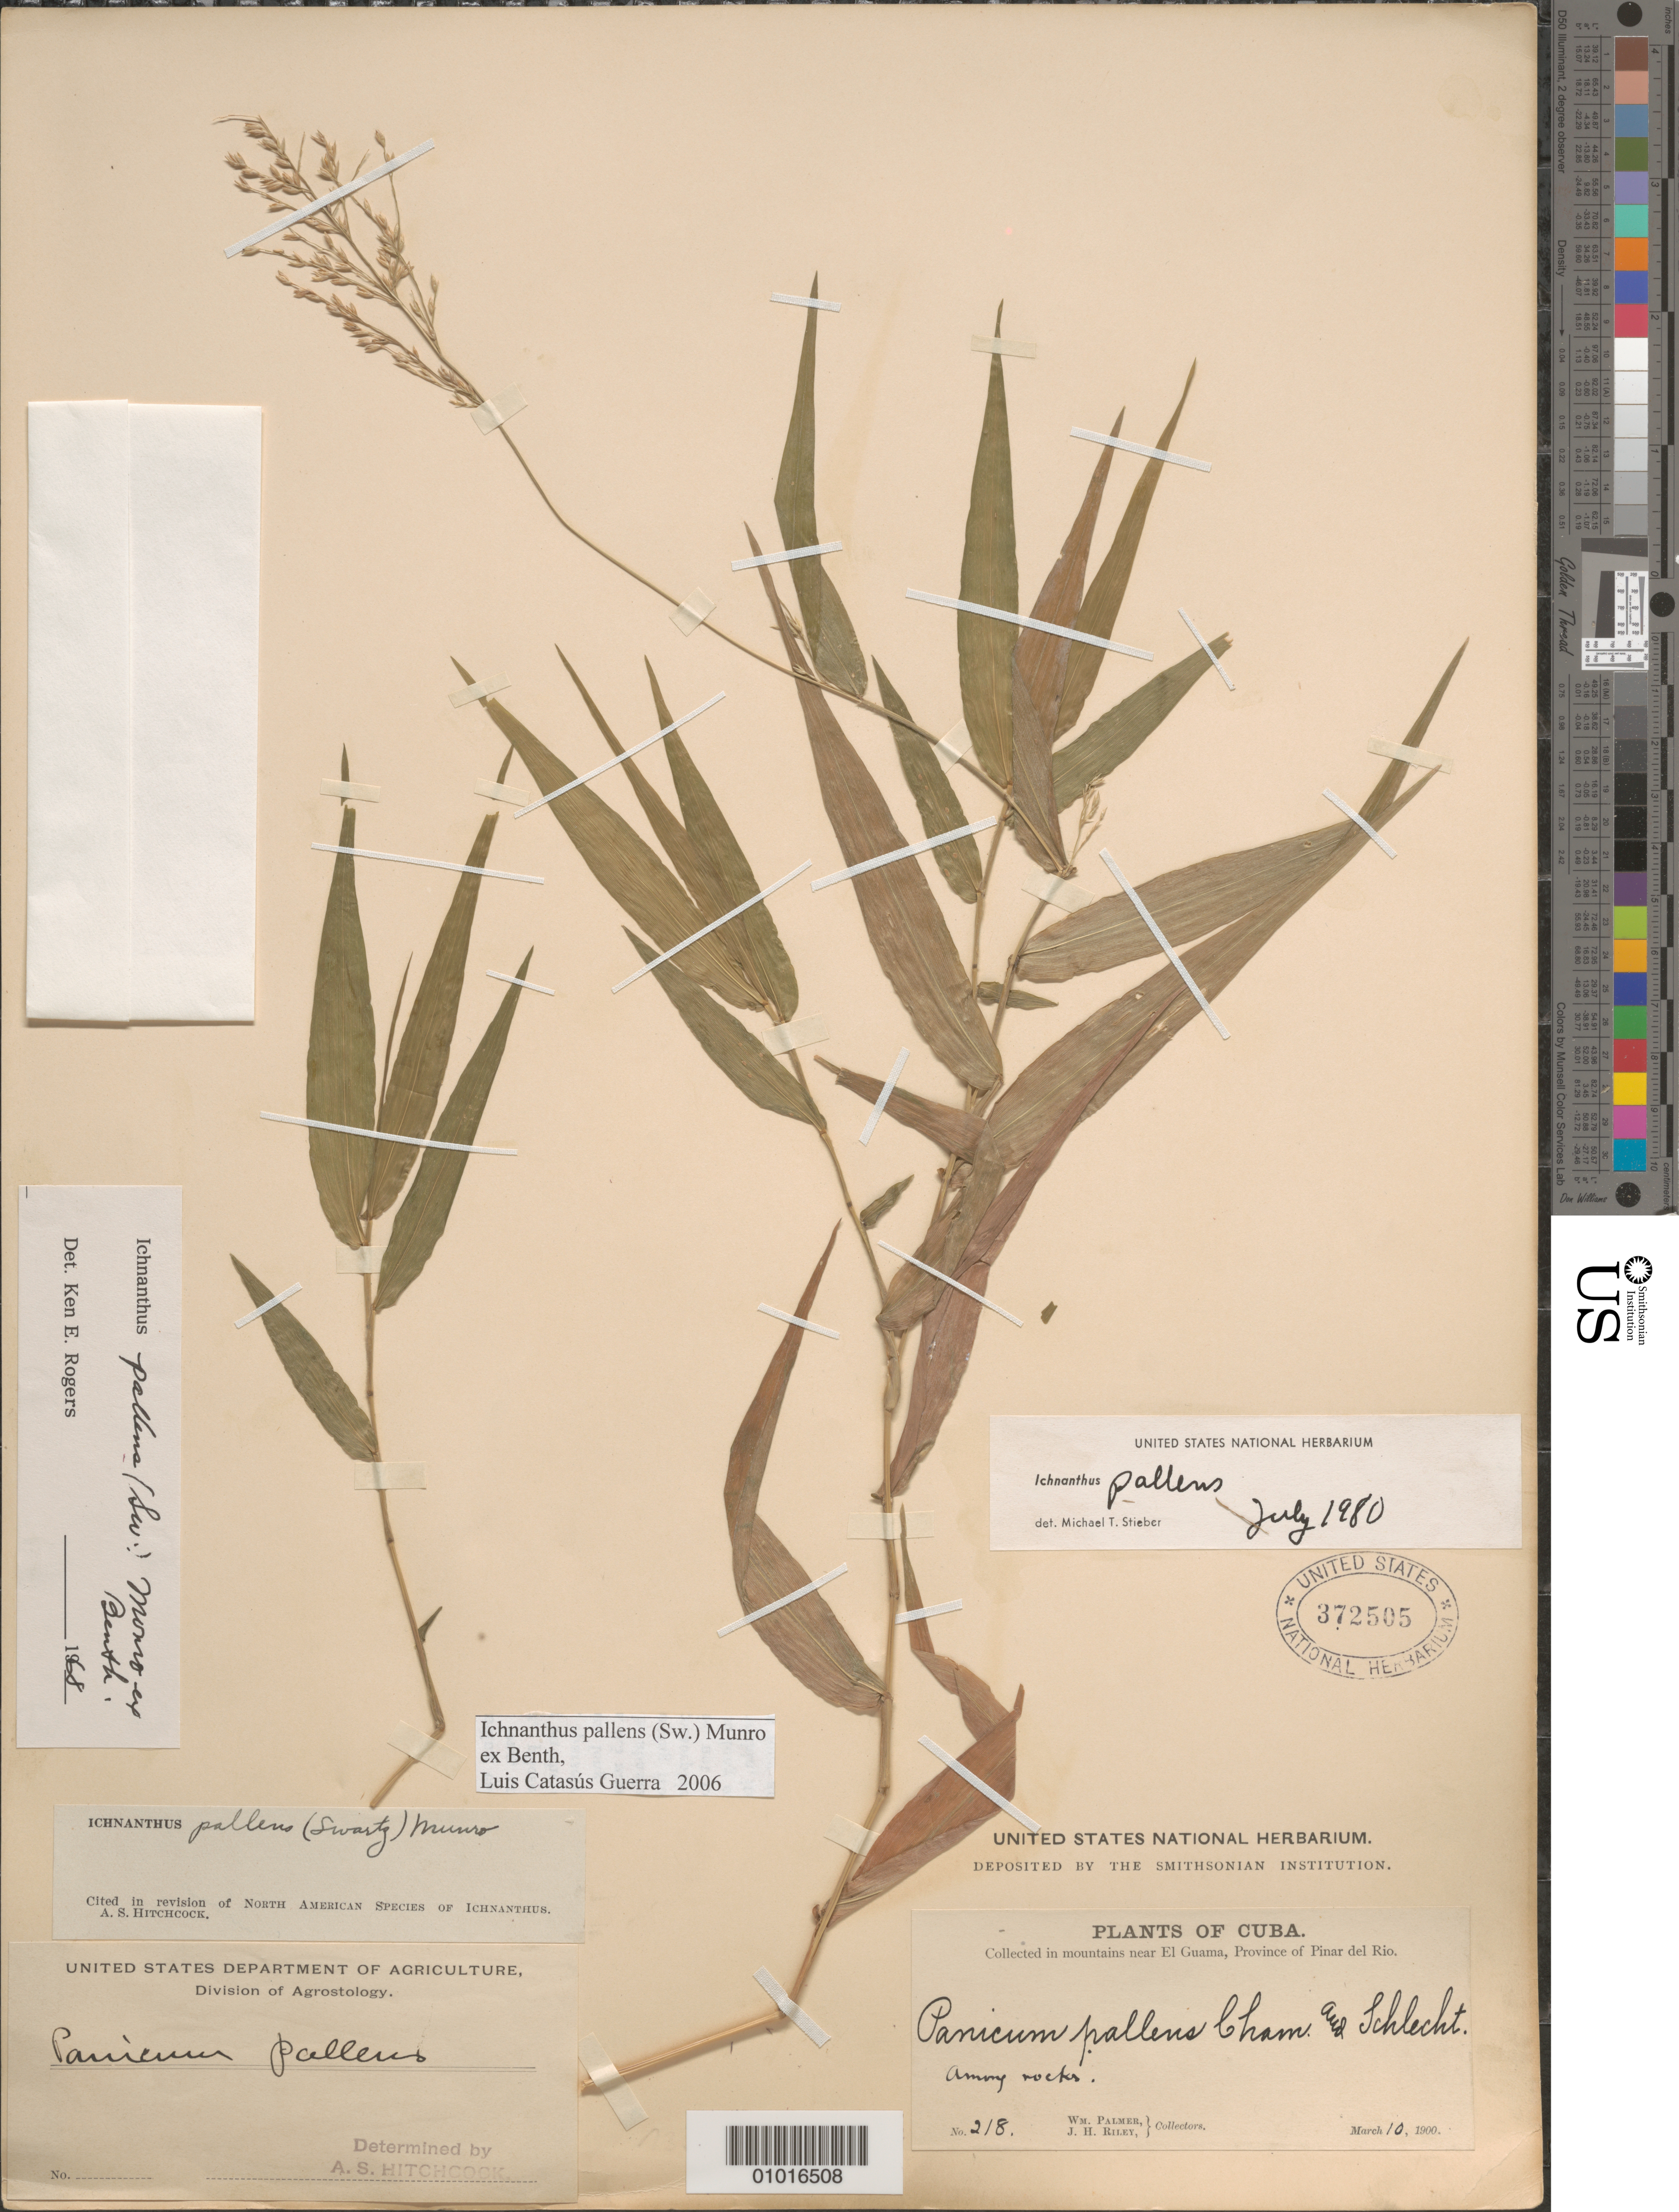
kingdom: Plantae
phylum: Tracheophyta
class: Liliopsida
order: Poales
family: Poaceae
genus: Ichnanthus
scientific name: Ichnanthus pallens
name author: (Sw.) Munro ex Benth.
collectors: W. Palmer & J. H. Riley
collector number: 218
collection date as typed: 10 Mar 1900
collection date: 1900-03-10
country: Cuba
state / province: Pinar del Rio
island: Cuba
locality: Collected in mountains near El Guama, Province of Pinar del Rio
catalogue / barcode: US 372505